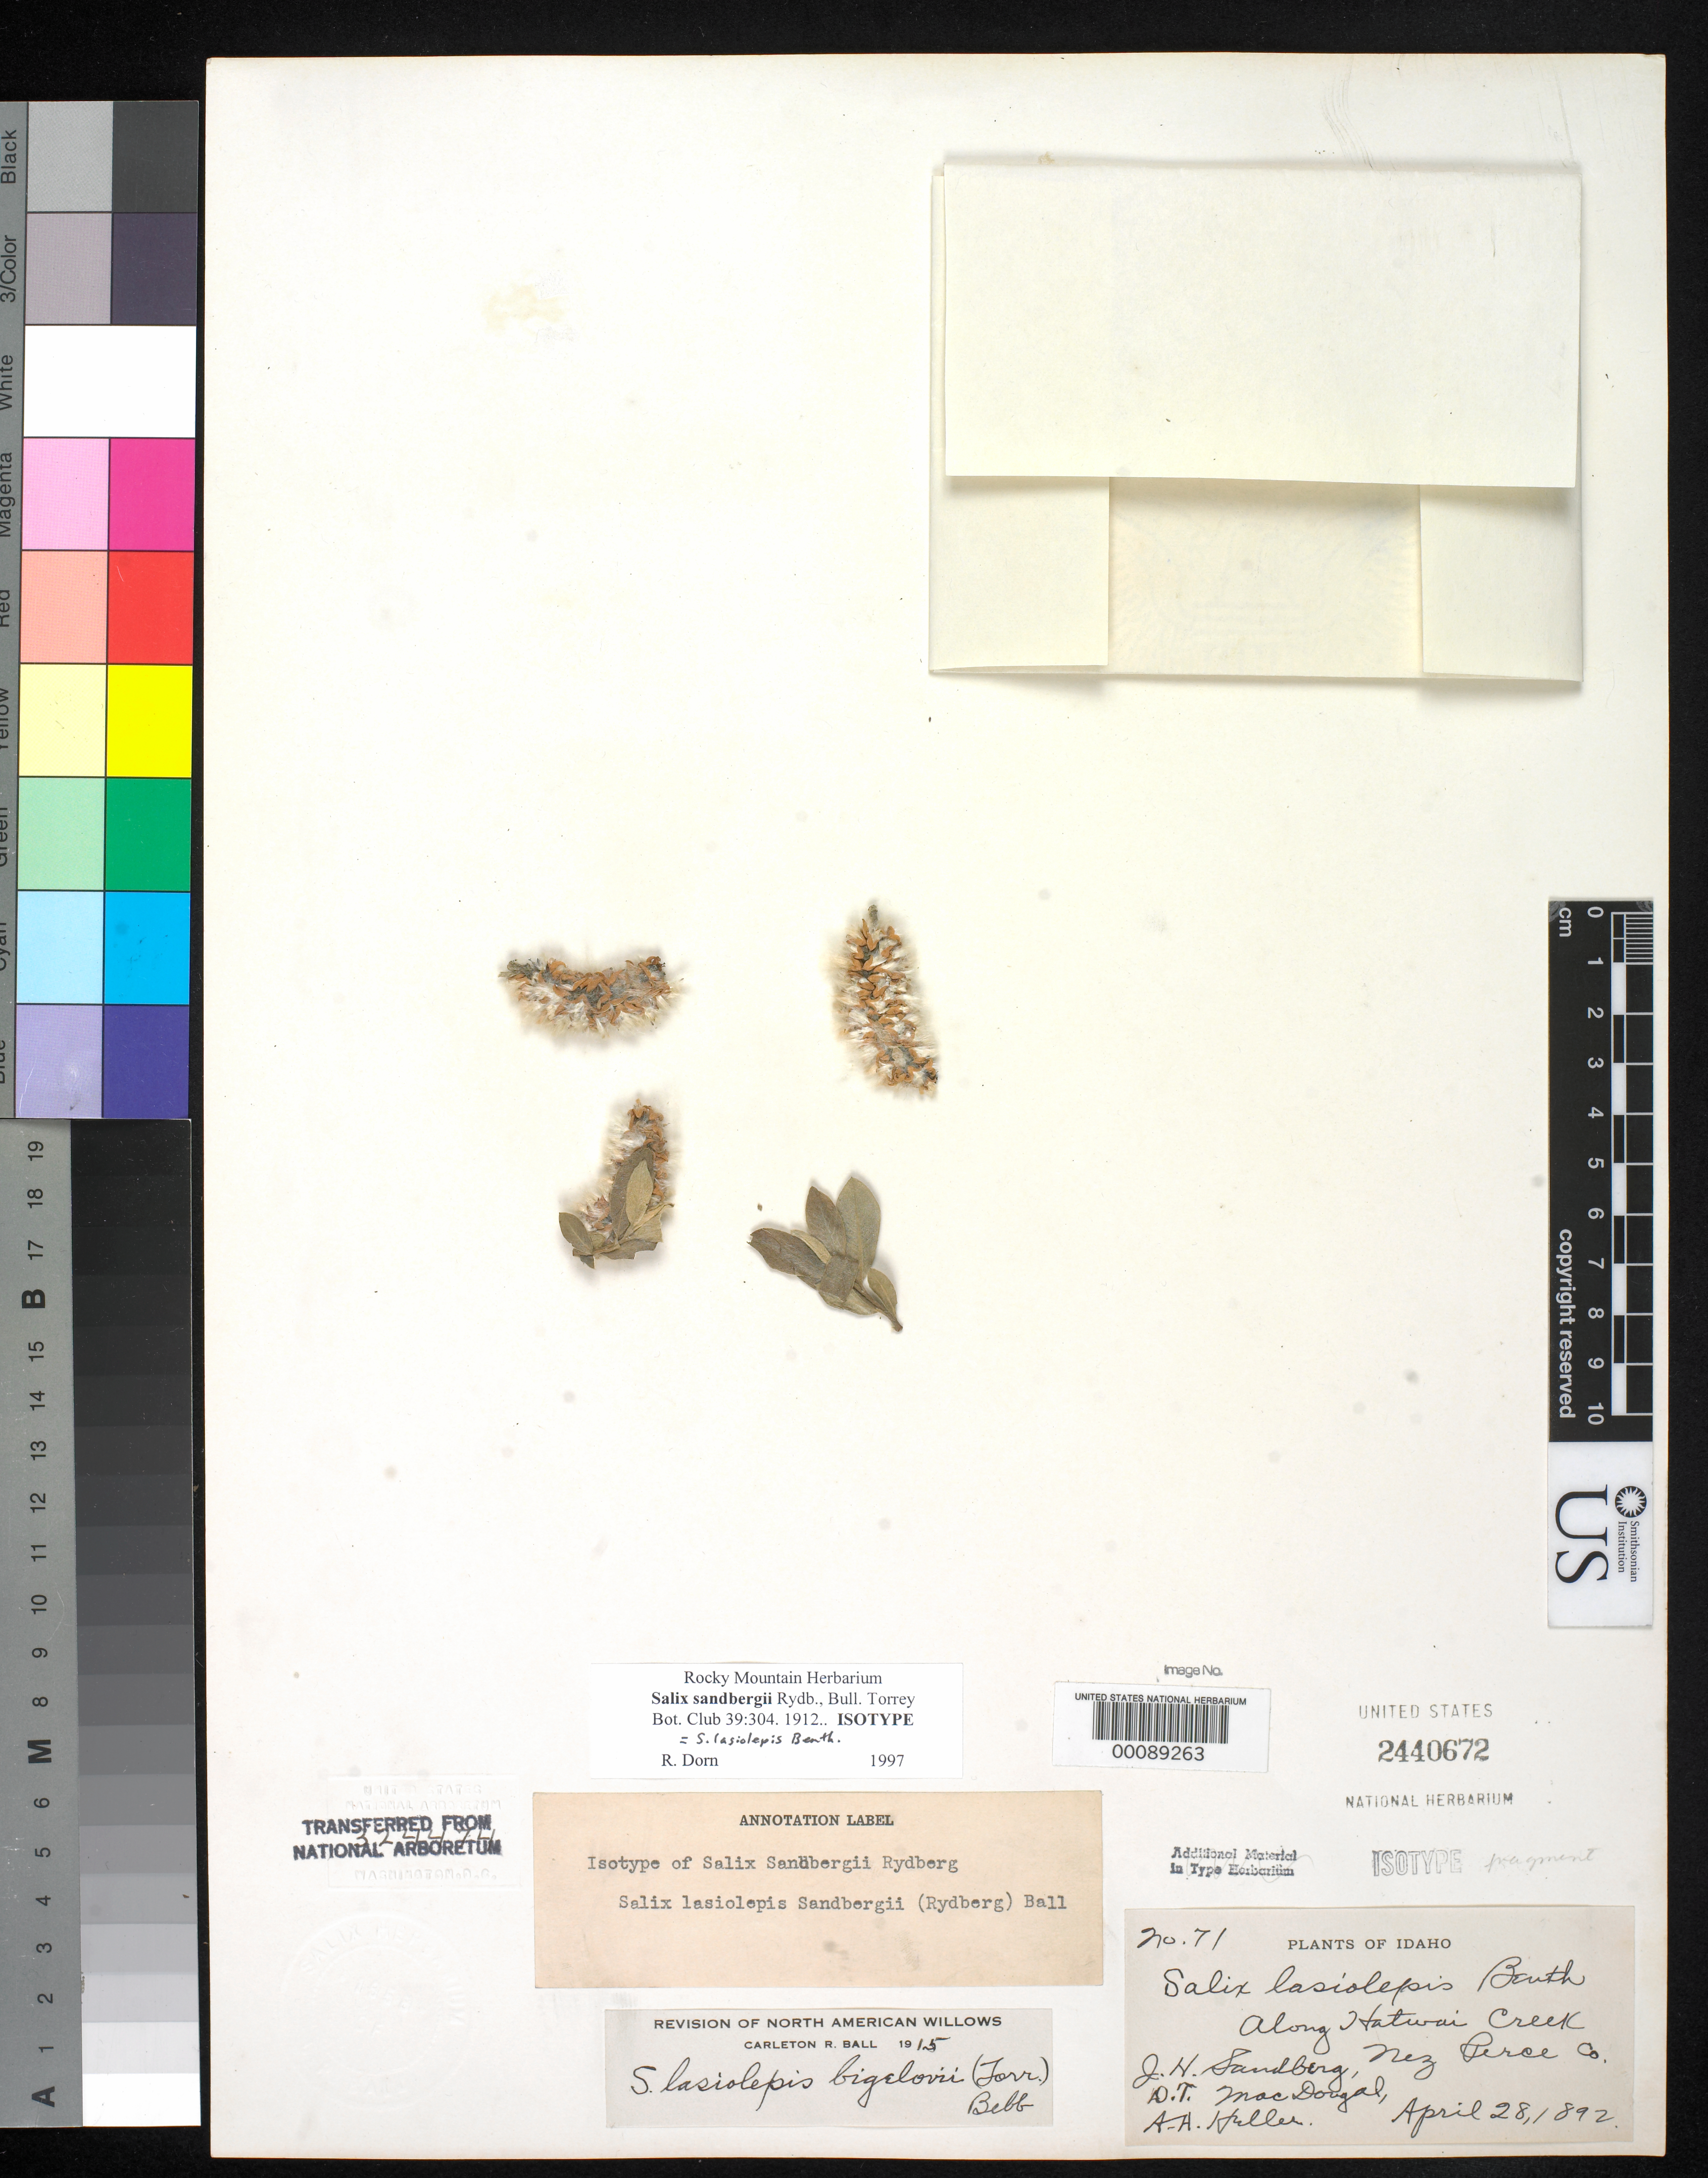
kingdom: Plantae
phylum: Tracheophyta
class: Magnoliopsida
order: Malpighiales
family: Salicaceae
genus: Salix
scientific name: Salix sandbergii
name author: Rydb.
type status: Isotype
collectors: J. H. Sandberg, D. T. MacDougal & A. A. Heller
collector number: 71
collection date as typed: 28 Apr 1892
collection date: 1892-04-28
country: United States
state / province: Idaho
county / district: Nez Perce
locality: Along Hatwai Creek.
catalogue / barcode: US 2440672